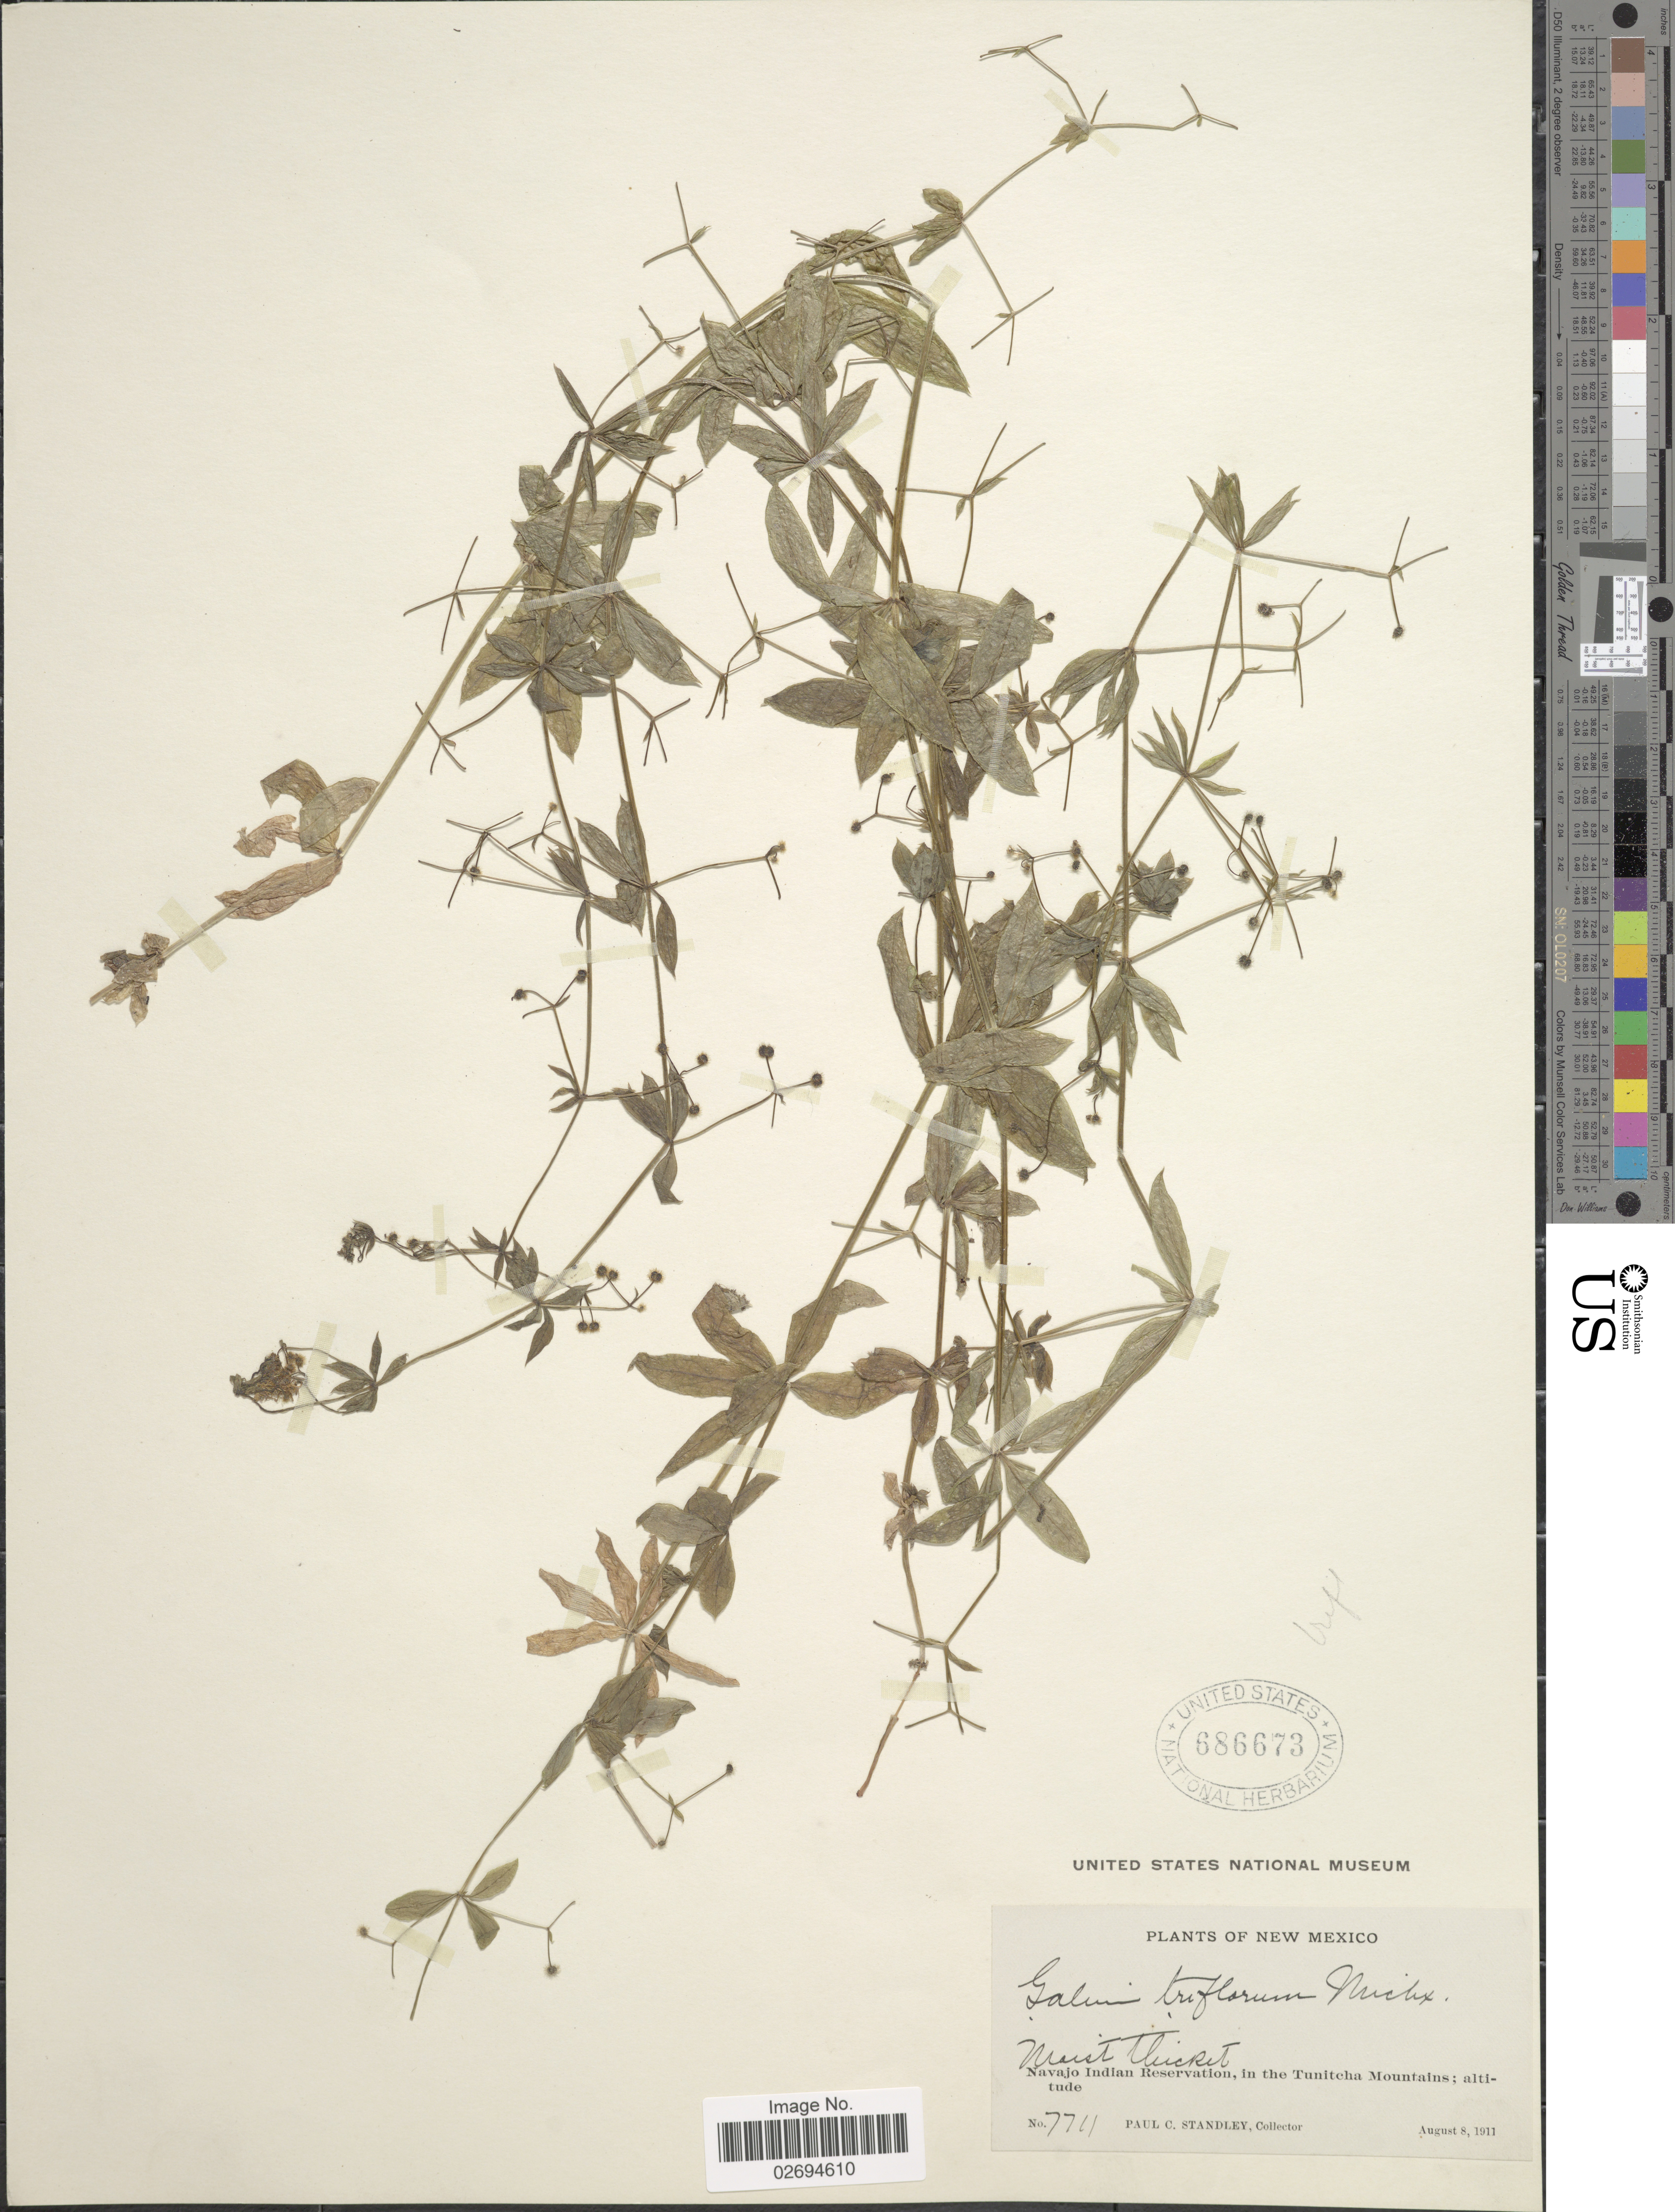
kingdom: Plantae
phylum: Tracheophyta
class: Magnoliopsida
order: Gentianales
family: Rubiaceae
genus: Galium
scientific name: Galium triflorum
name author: Michx.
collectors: P. C. Standley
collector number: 7711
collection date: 1911-08-08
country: United States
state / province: New Mexico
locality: Navajo Indian Reservation, in the Tunitcha Mountains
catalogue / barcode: US 686673